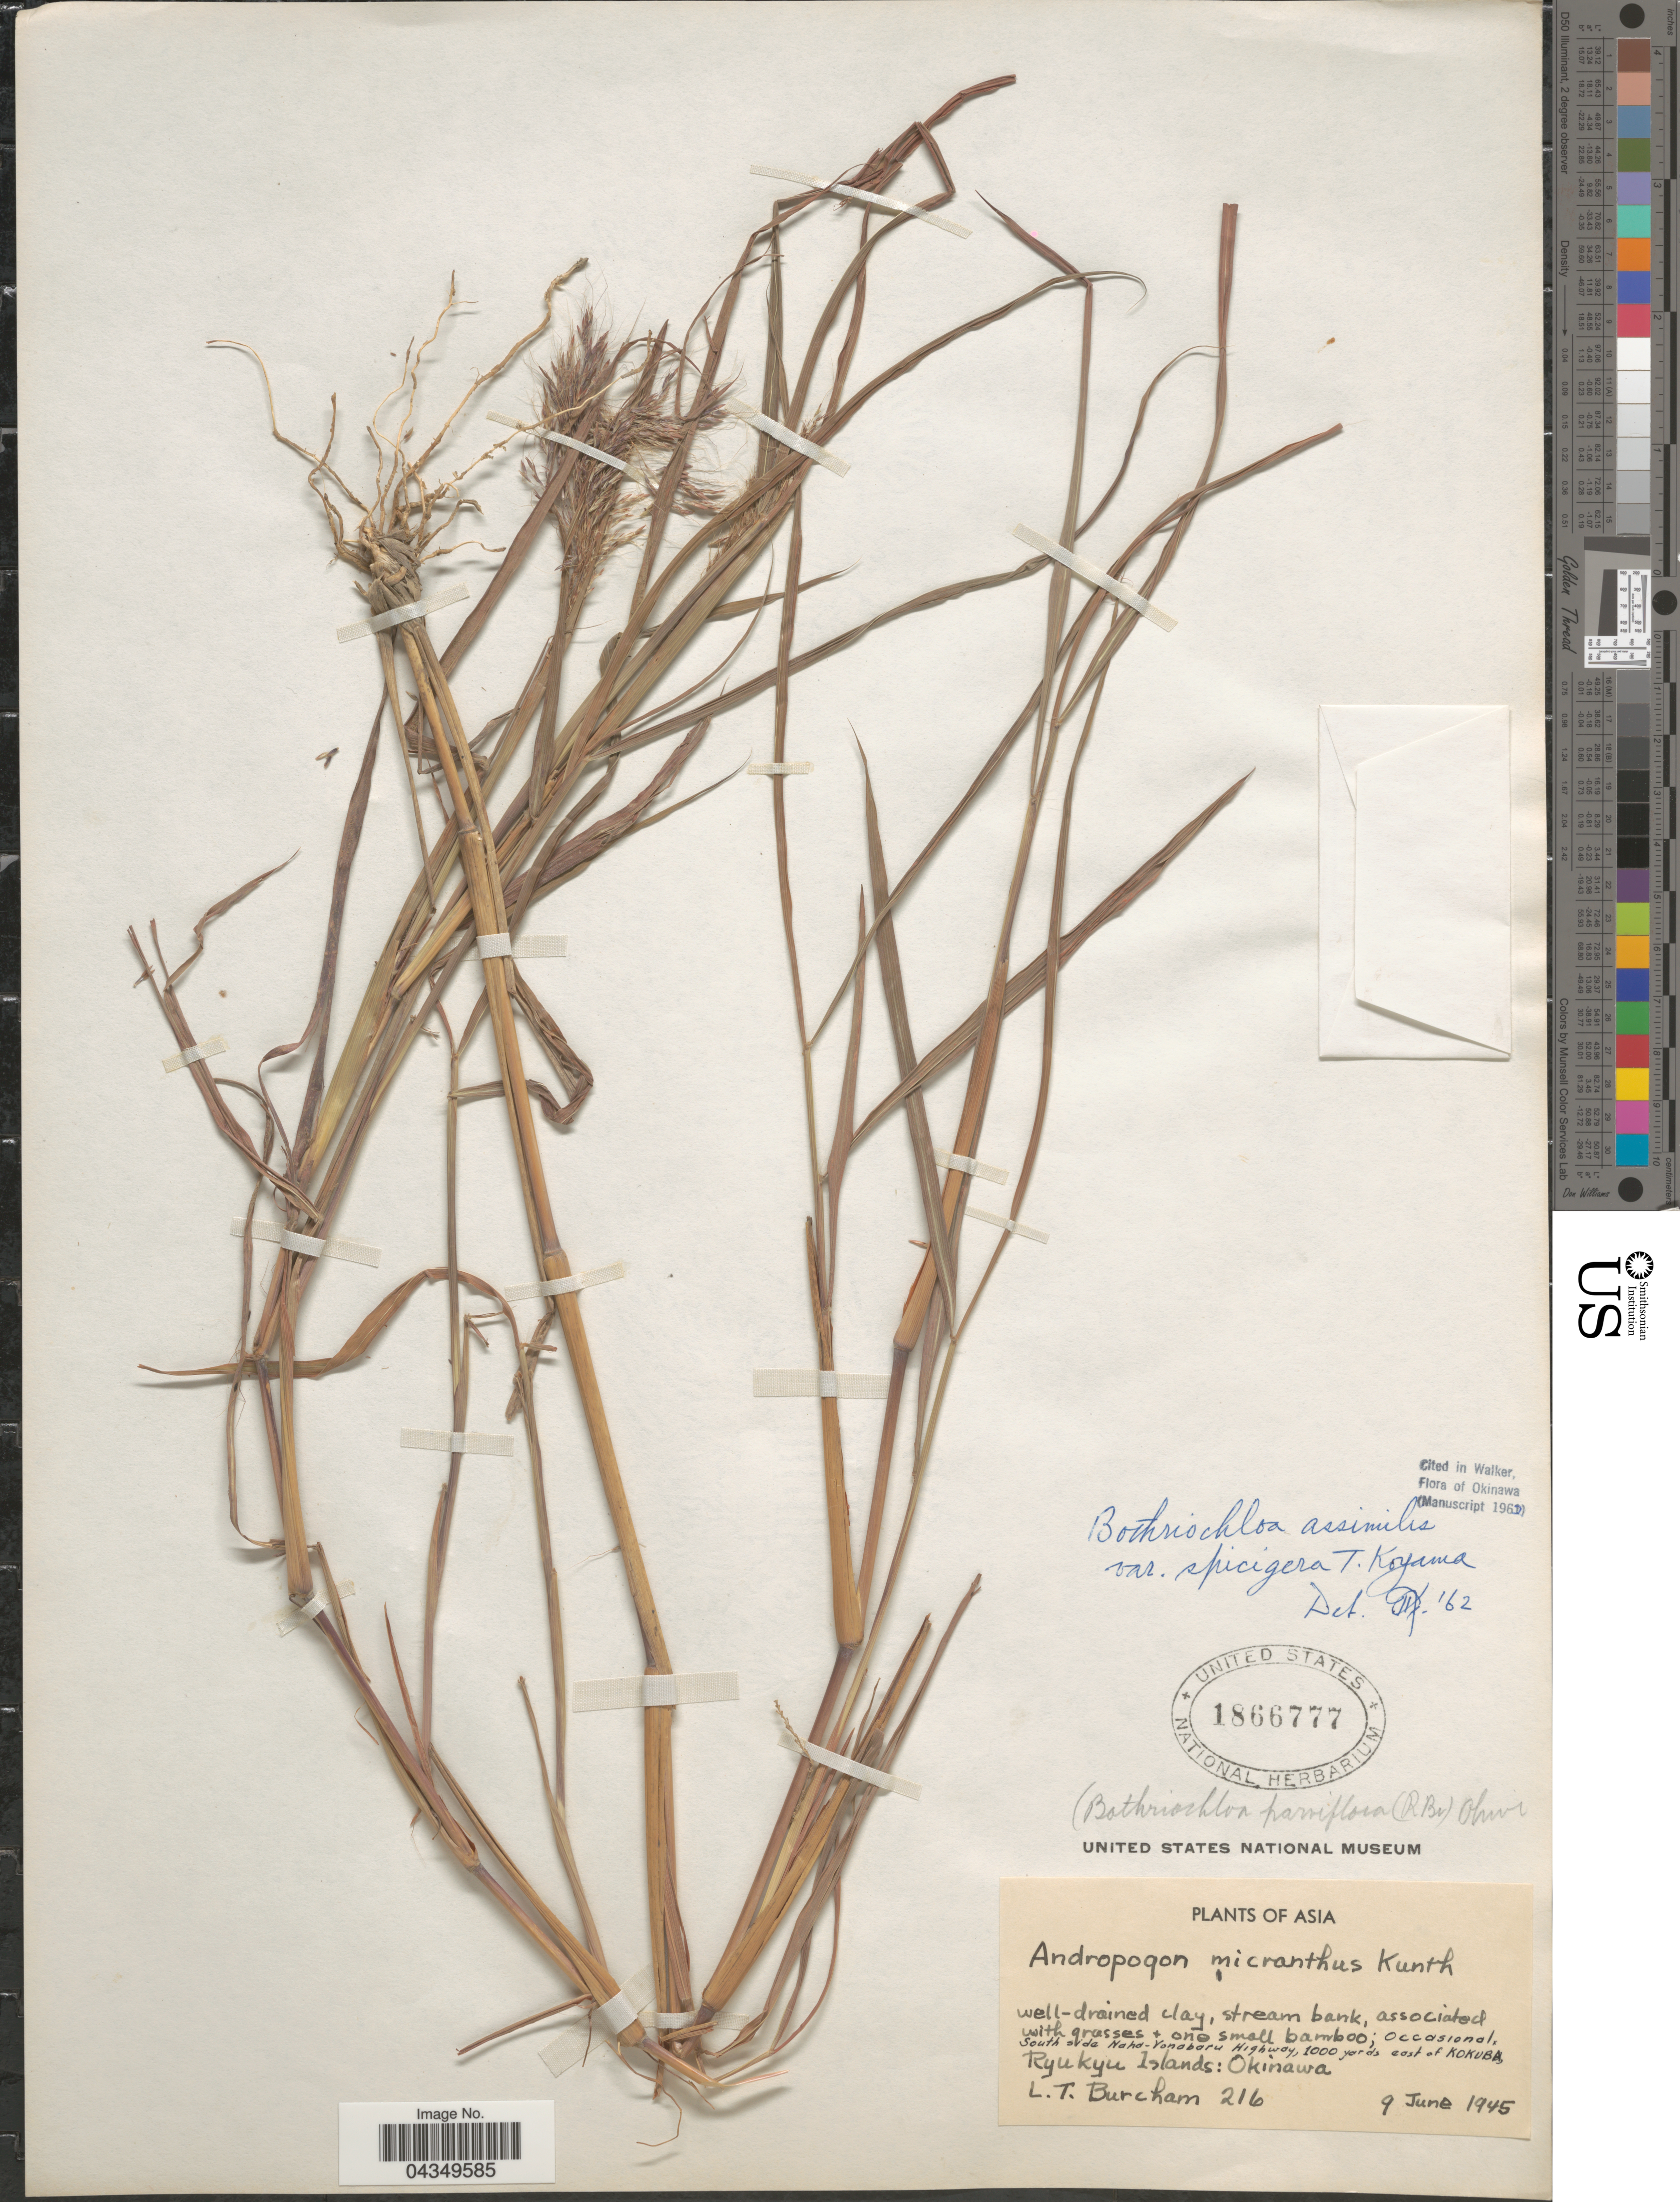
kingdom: Plantae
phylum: Tracheophyta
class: Liliopsida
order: Poales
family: Poaceae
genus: Capillipedium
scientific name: Capillipedium parviflorum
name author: (R. Br.) Stapf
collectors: L. Burcham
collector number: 216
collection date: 1945-06-09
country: Japan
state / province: Okinawa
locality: Occasional, South side Naha-Yonabaru Highway, 1000 yards east of Kokuba, Ryukyu Islands.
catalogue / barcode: US 1866777